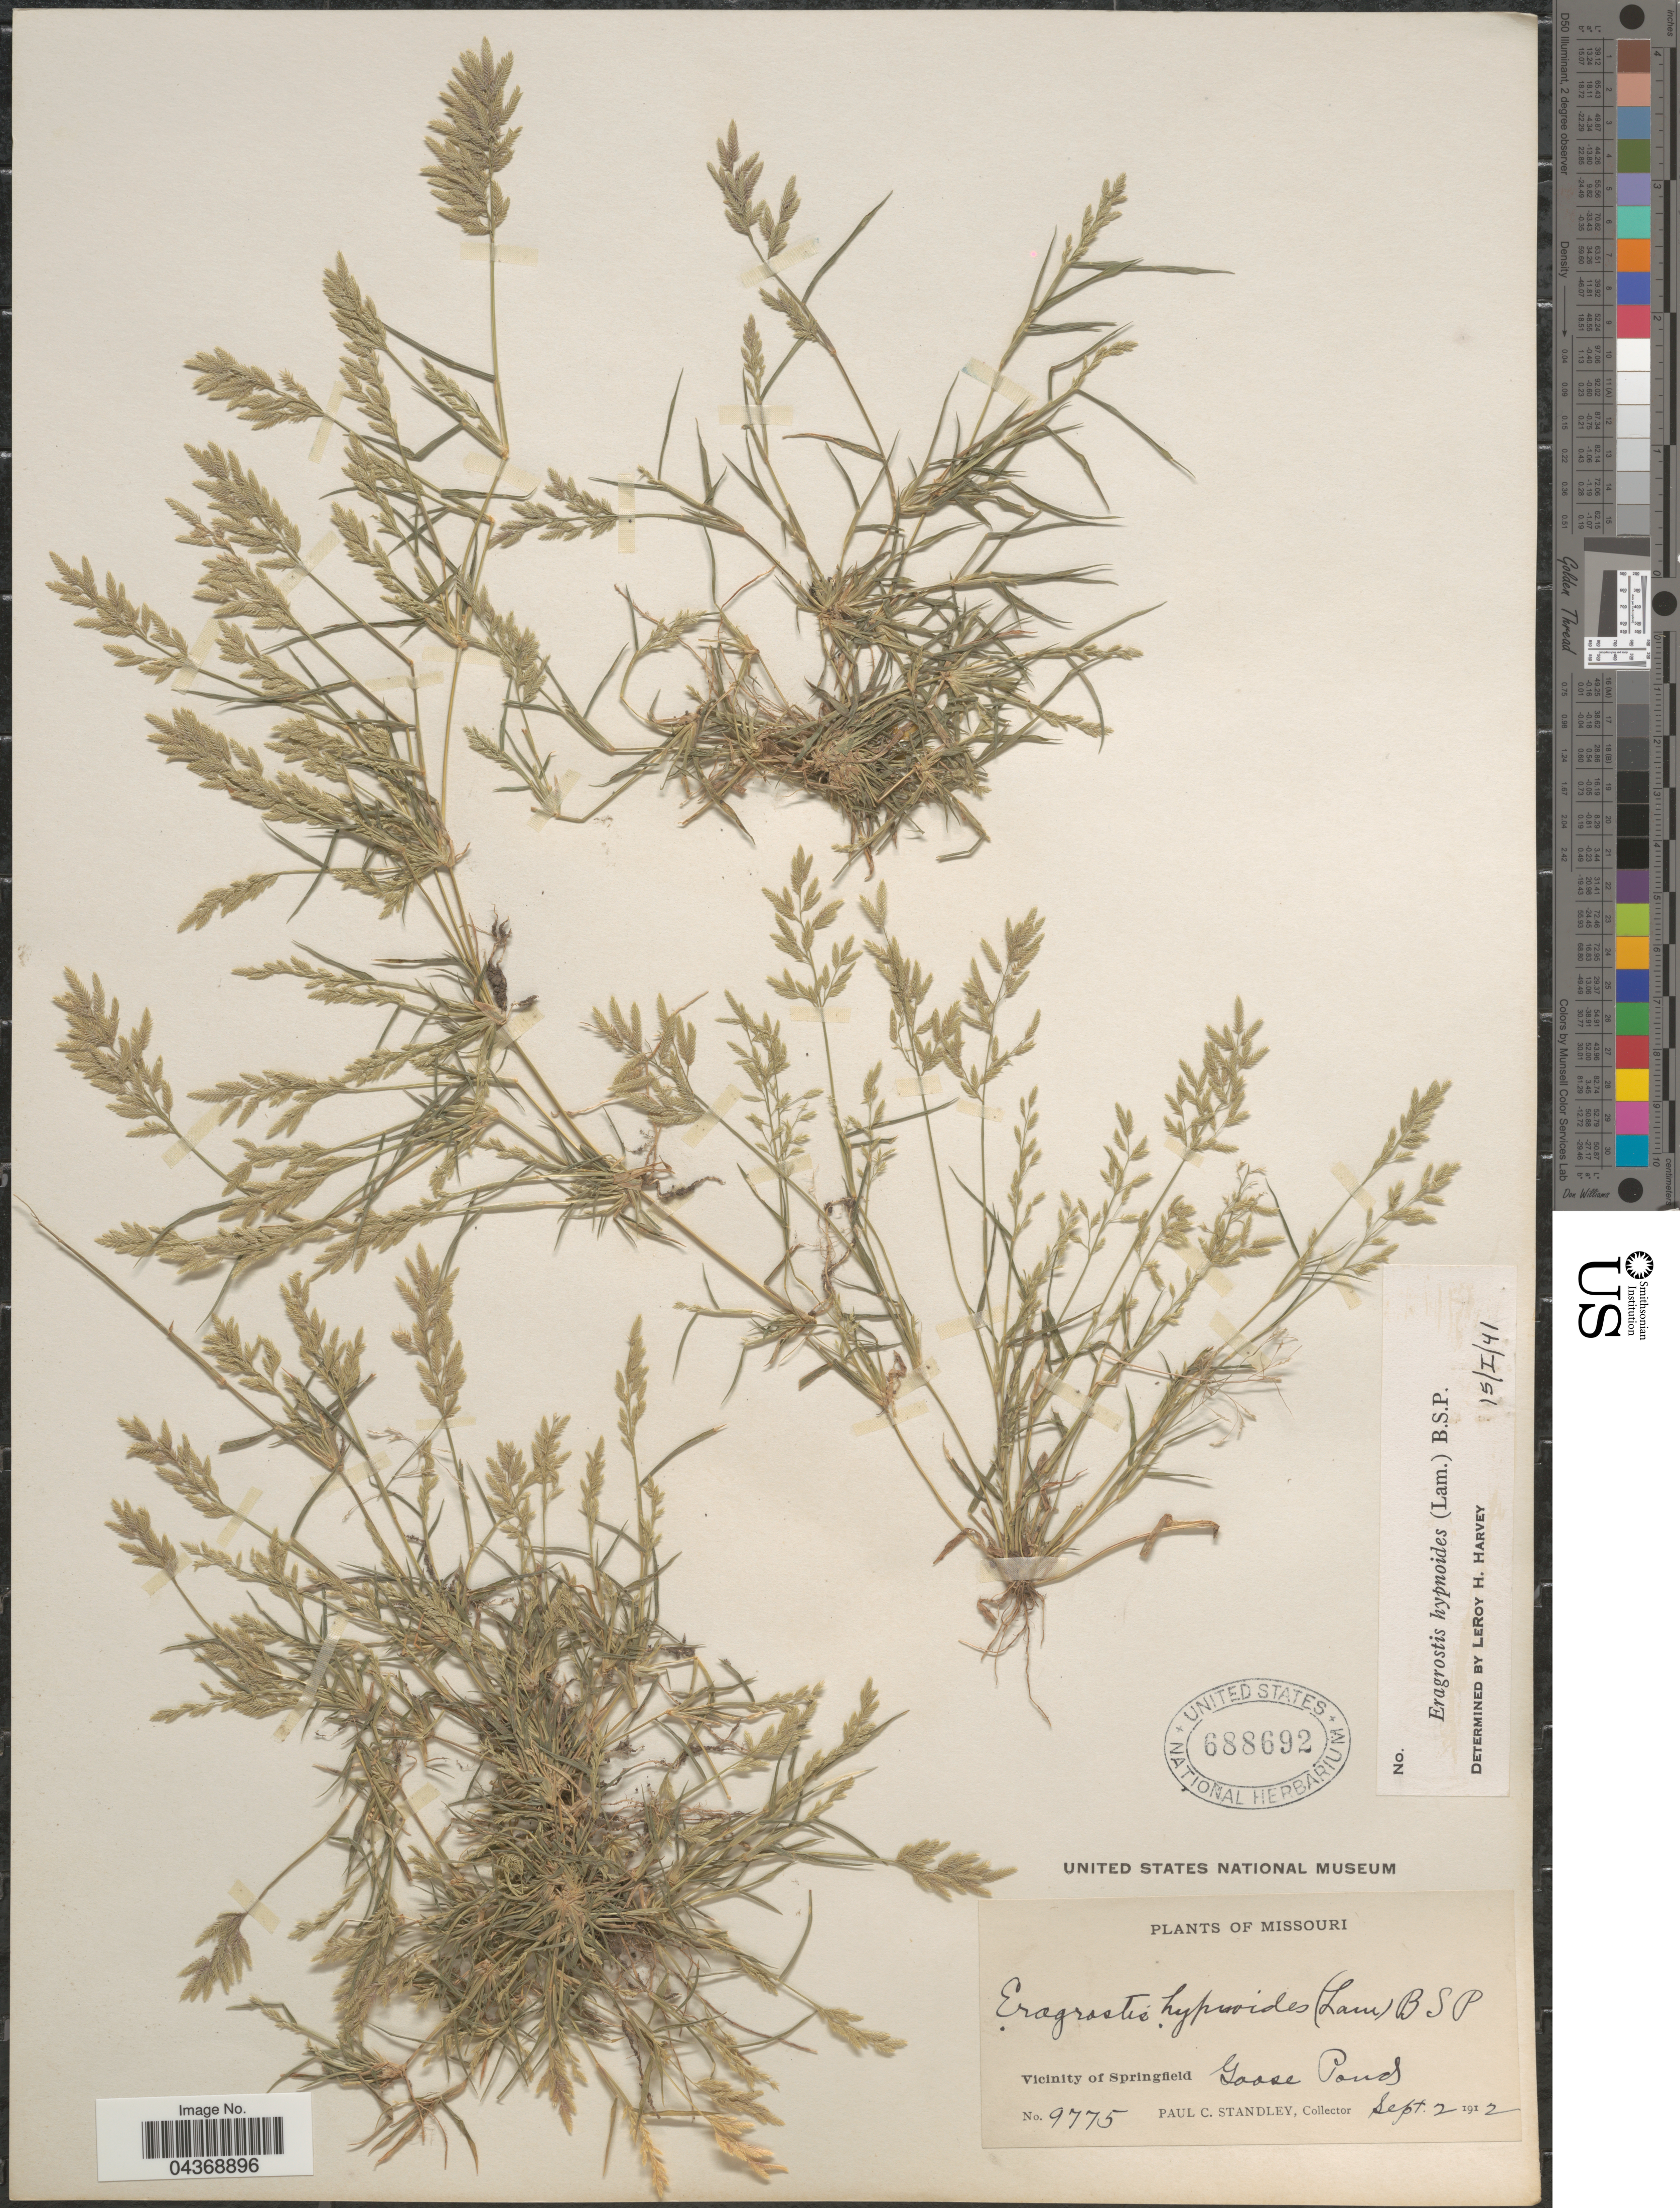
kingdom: Plantae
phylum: Tracheophyta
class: Liliopsida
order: Poales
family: Poaceae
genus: Eragrostis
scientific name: Eragrostis hypnoides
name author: (Lam.) Britton, Stearns & Poggenb.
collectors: P. C. Standley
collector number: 9775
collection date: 1912-09-02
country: United States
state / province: Missouri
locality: Vicinity of Springfield, Goose Pond.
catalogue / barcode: US 688692